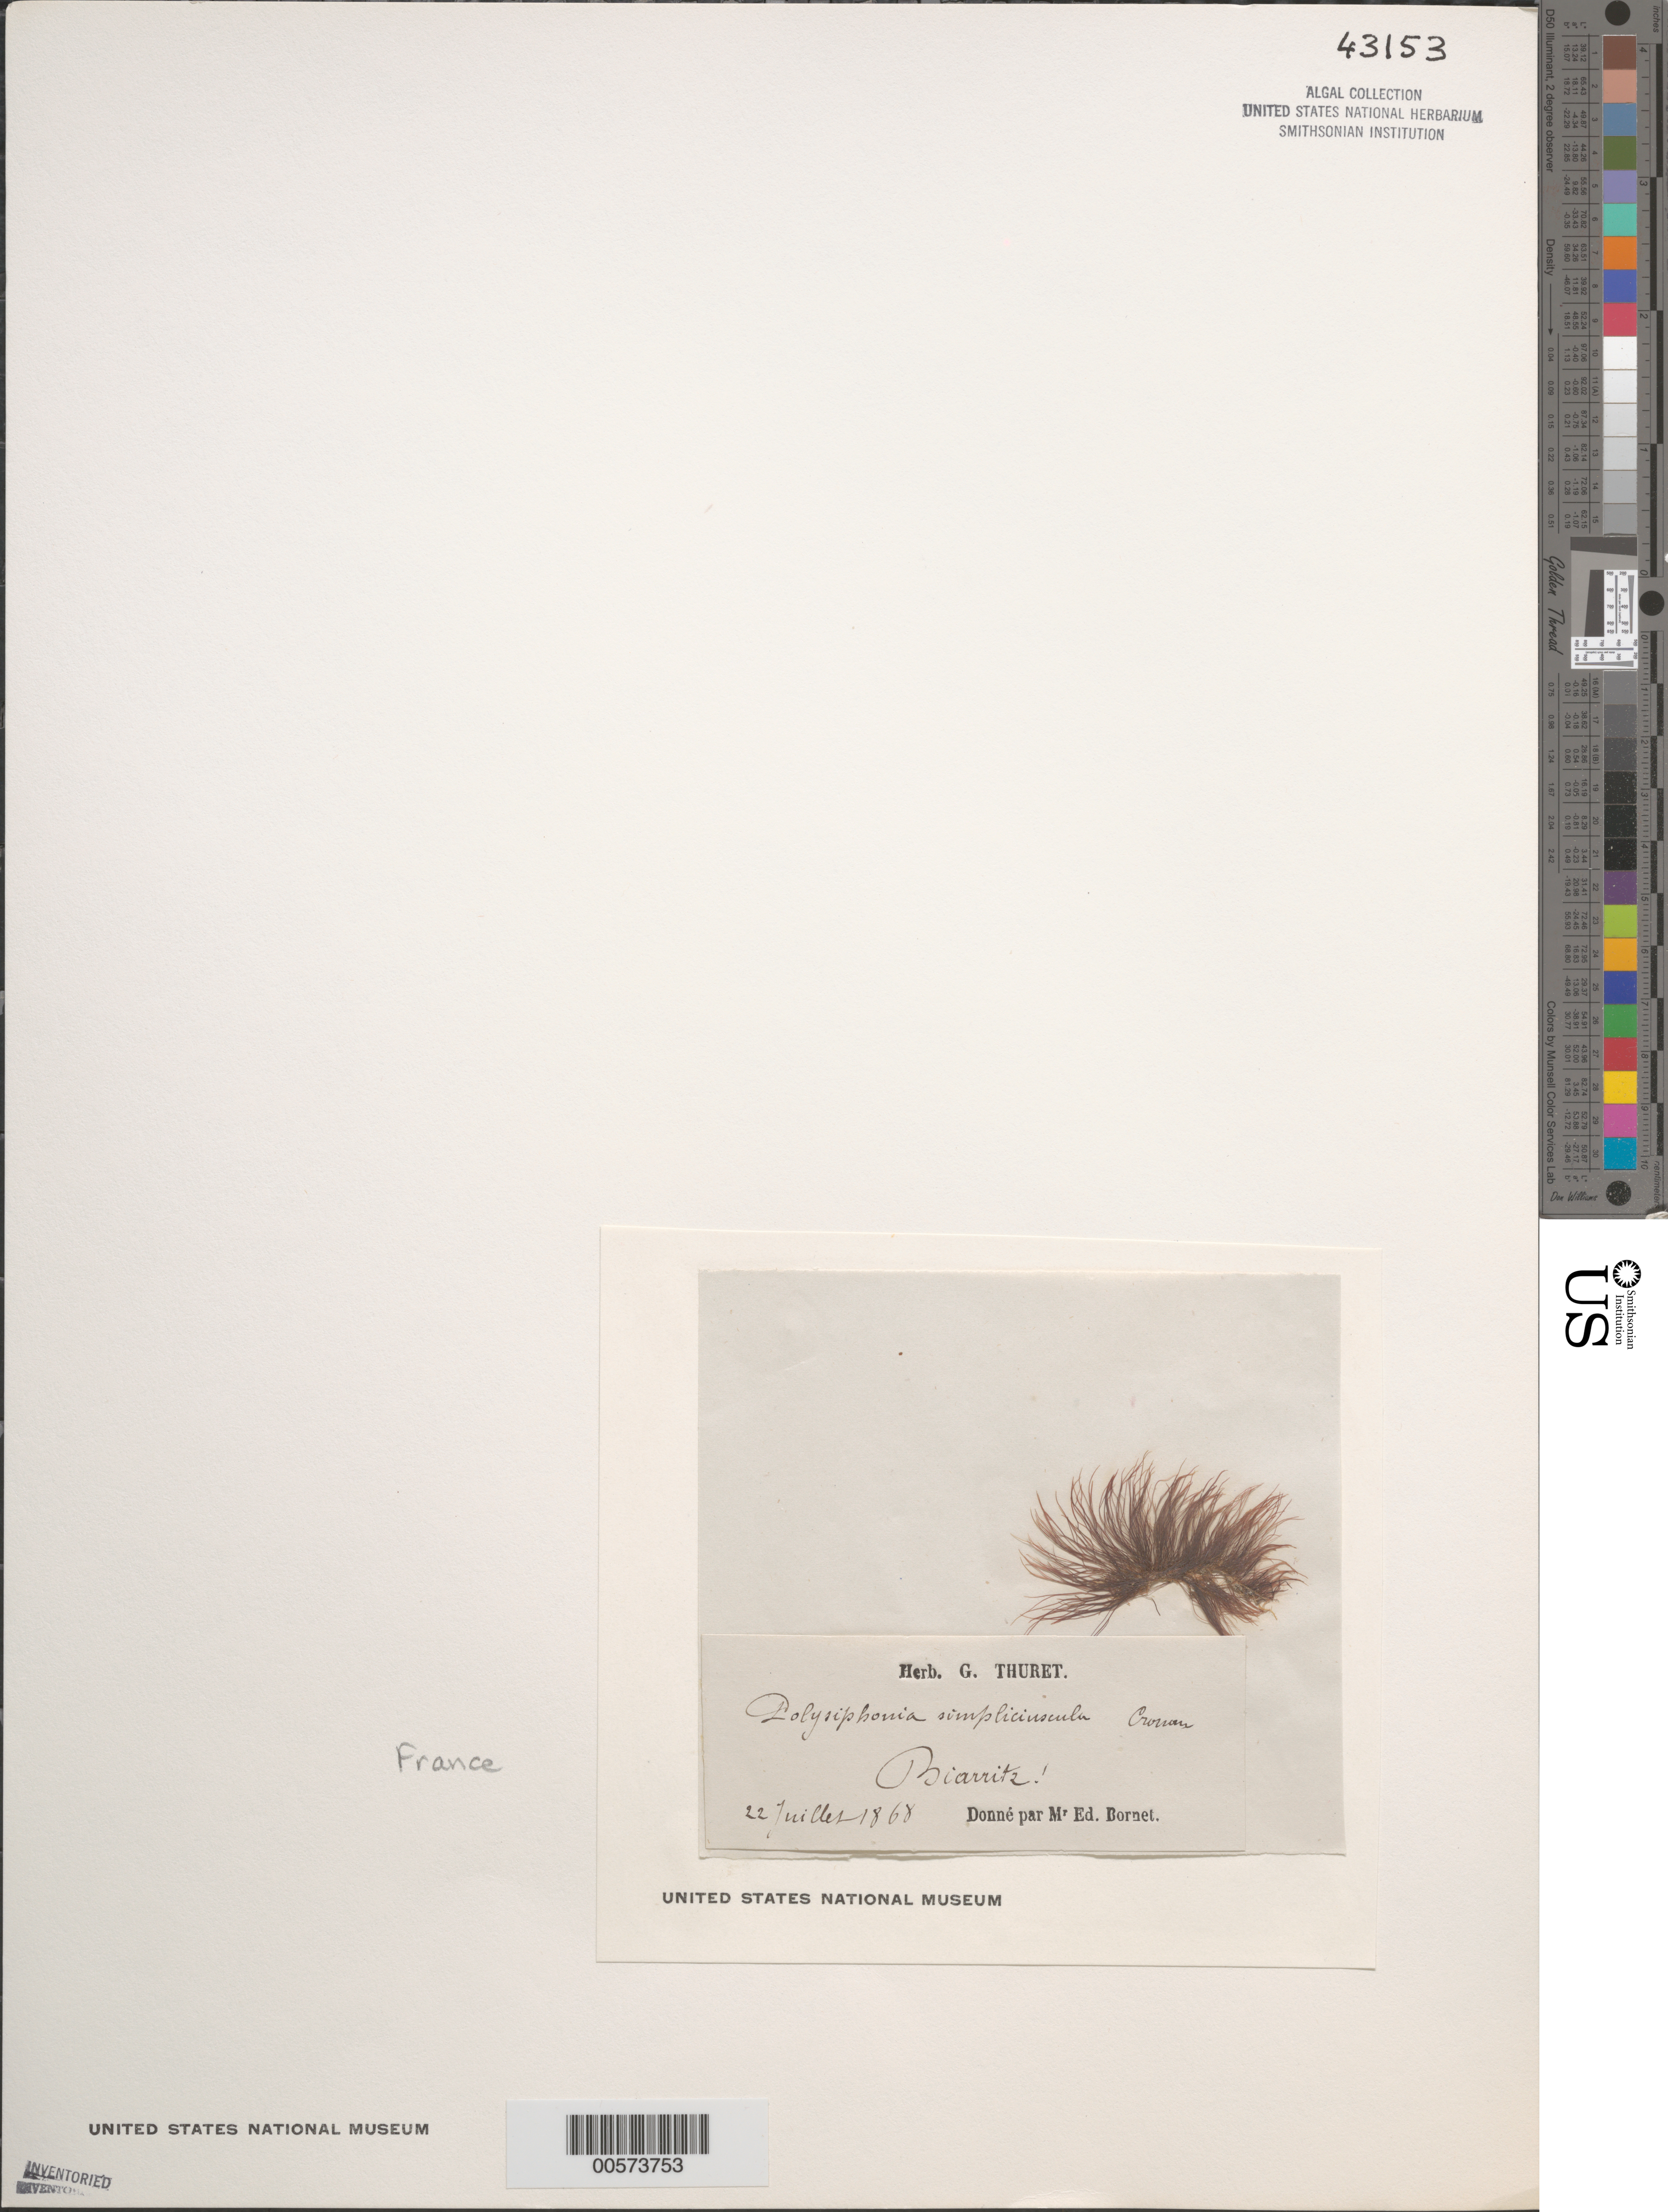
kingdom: Plantae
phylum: Rhodophyta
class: Florideophyceae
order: Ceramiales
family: Rhodomelaceae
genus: Ophidocladus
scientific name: Ophidocladus simpliciusculus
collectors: Thuret, G. (herbarium)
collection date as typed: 22 Jul 1868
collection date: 1868-07-22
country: France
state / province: Nouvelle-Aquitaine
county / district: Pyrénées-Atlantiques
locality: Biarritz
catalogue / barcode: US 43153